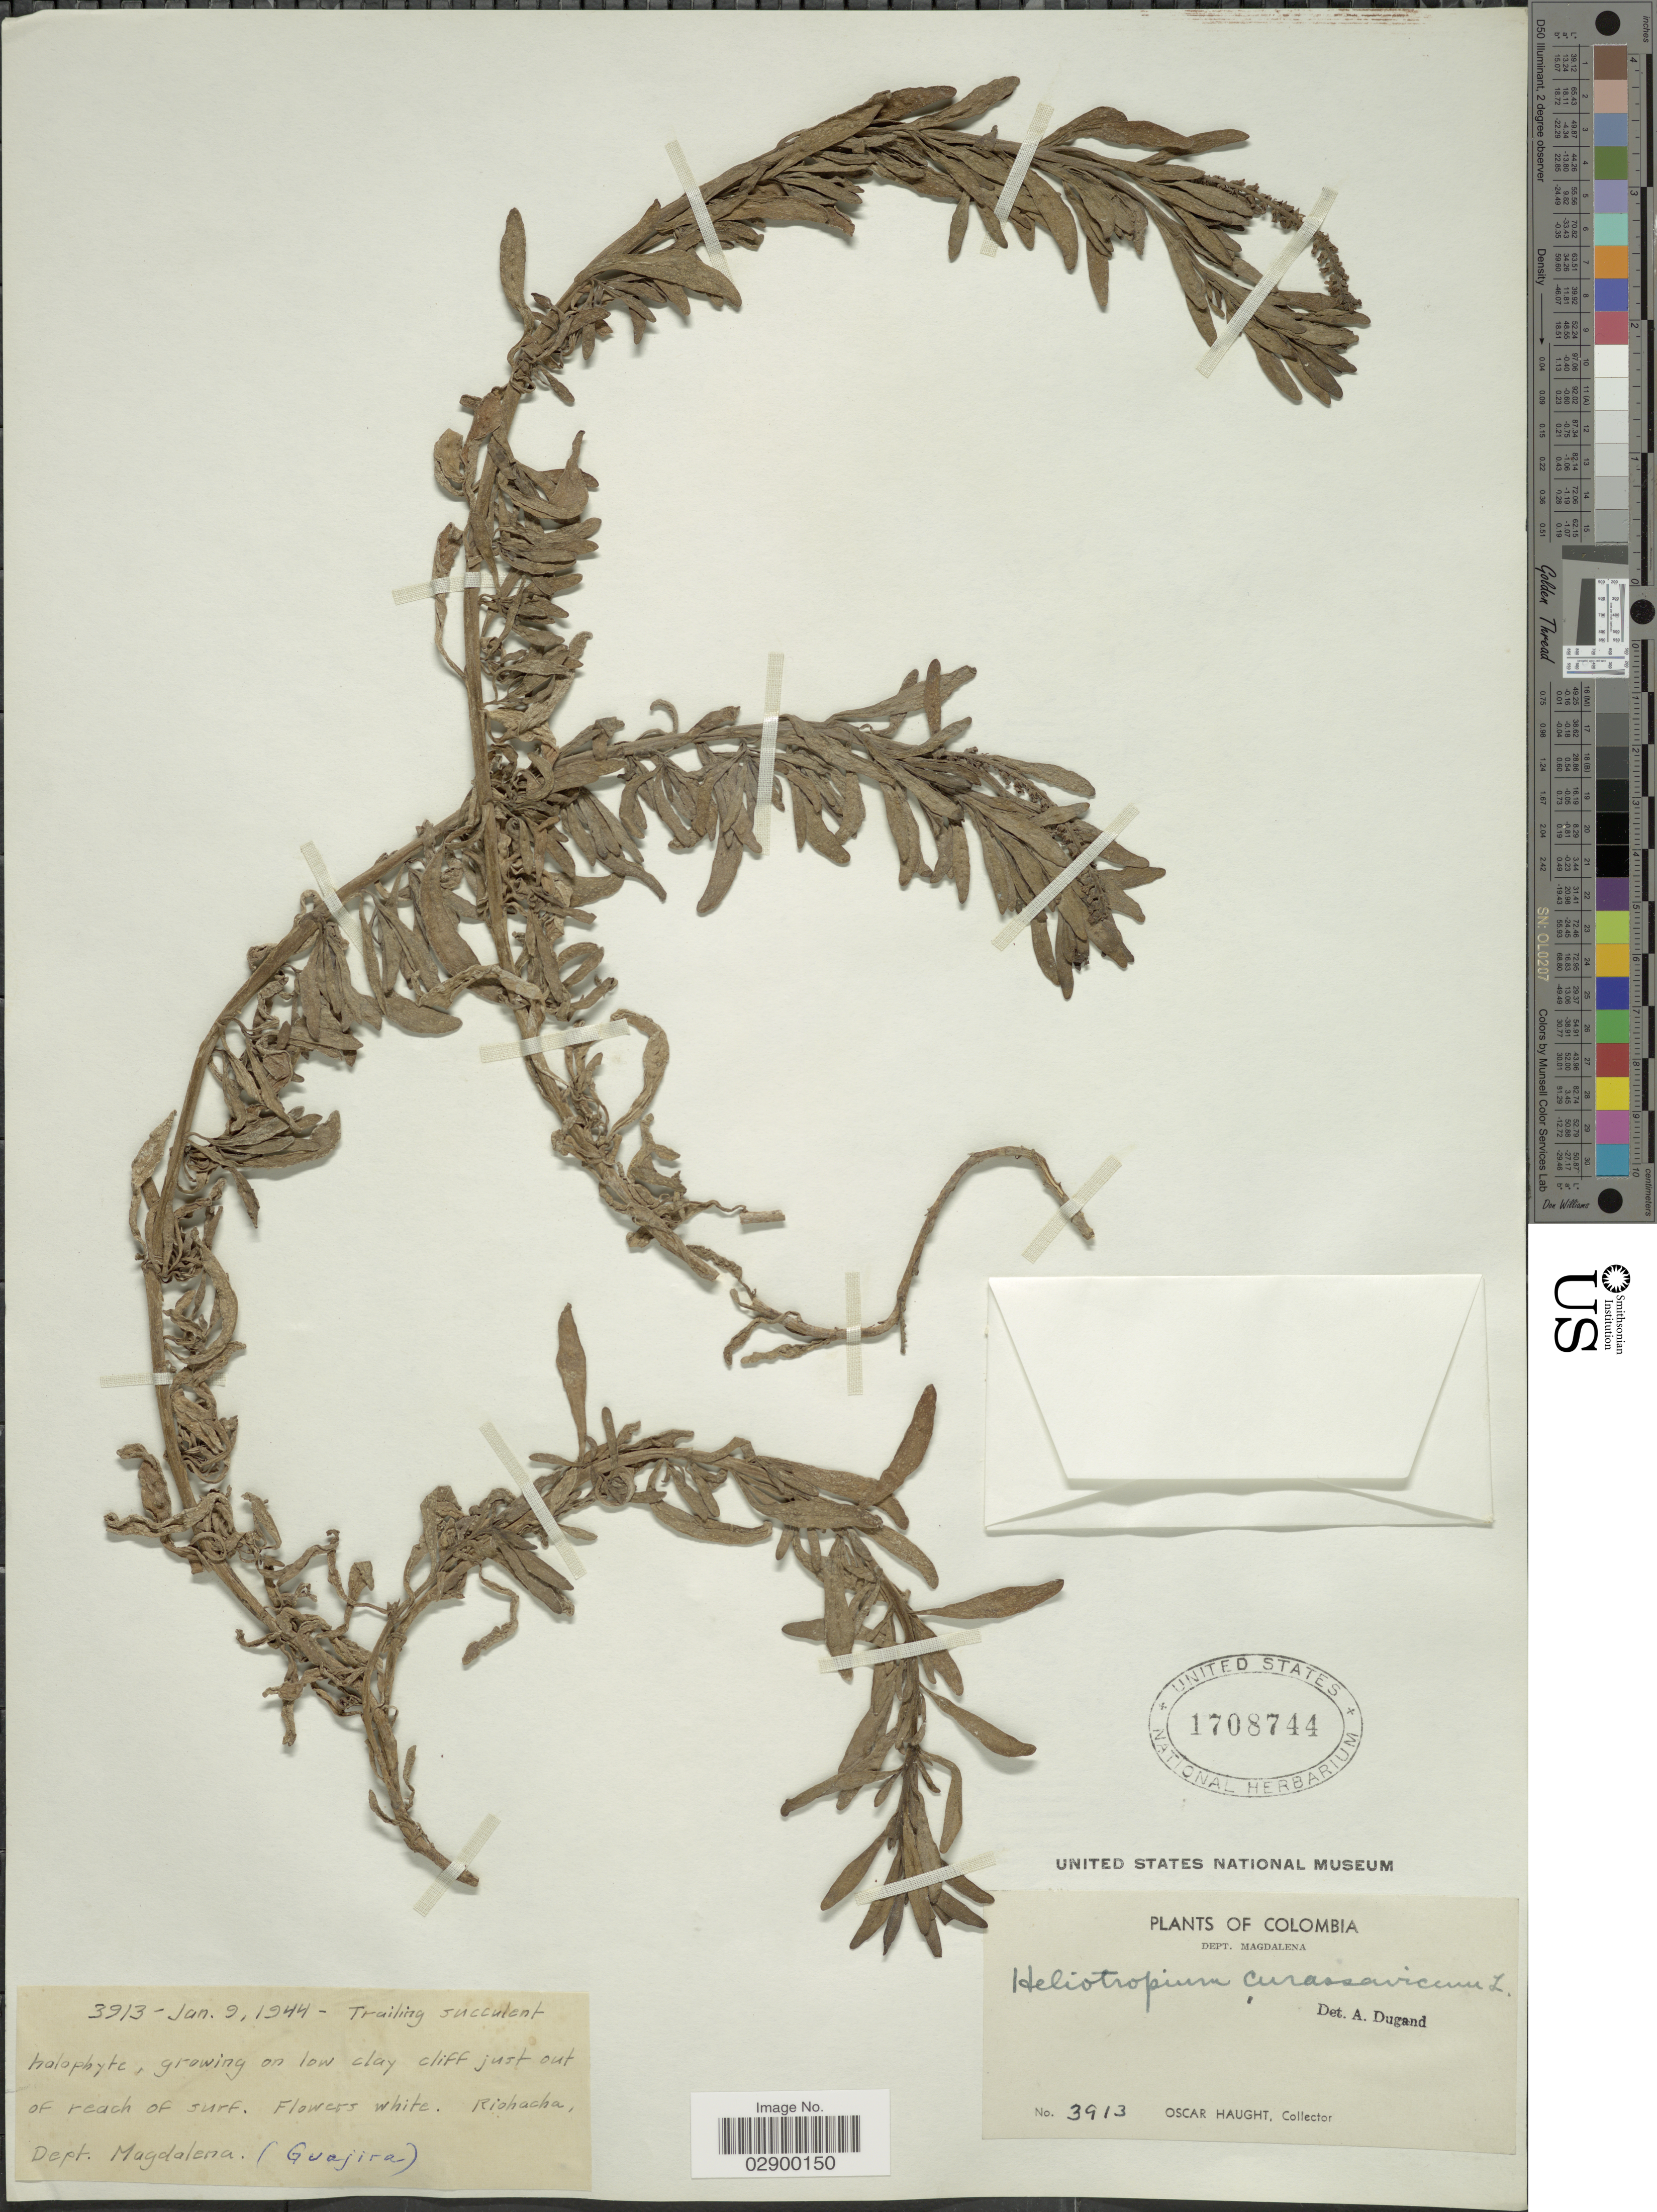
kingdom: Plantae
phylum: Tracheophyta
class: Magnoliopsida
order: Boraginales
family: Heliotropiaceae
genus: Heliotropium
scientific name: Heliotropium curassavicum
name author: L.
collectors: O. Haught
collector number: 3913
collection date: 1944-01-09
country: Colombia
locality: Riohacha, Dept. Magdalena (Guajira).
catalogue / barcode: US 1708744